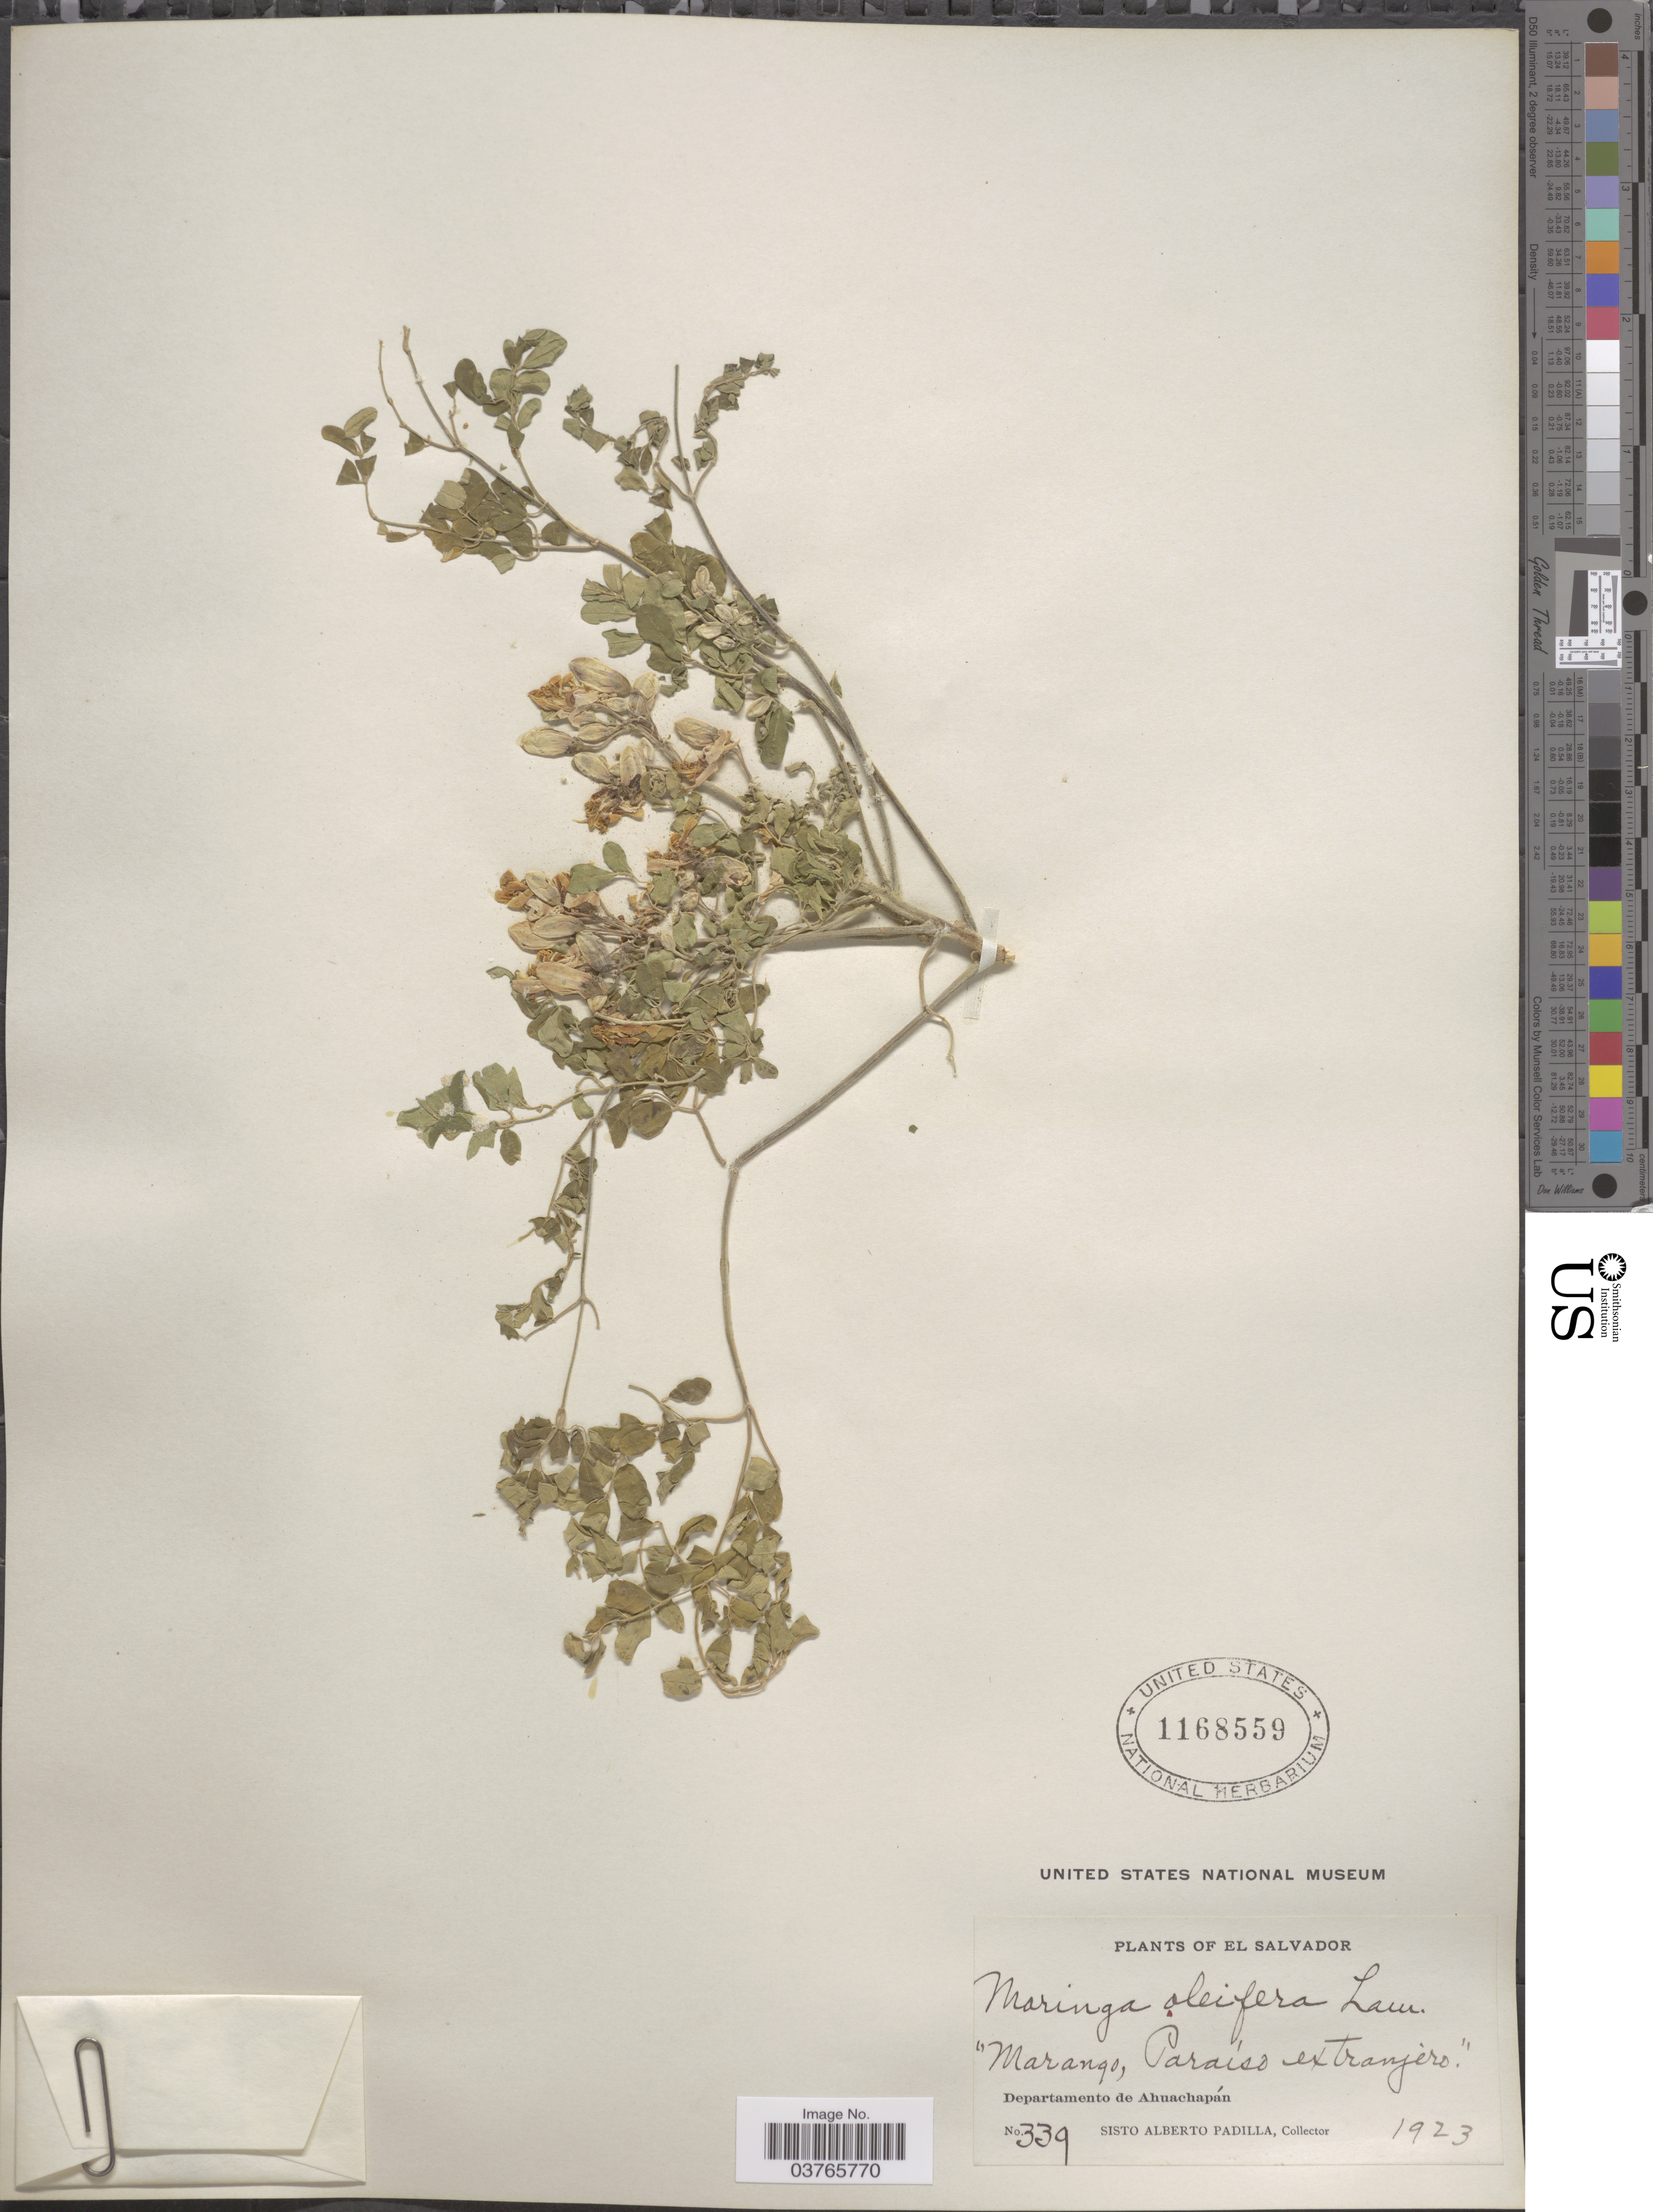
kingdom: Plantae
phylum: Tracheophyta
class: Magnoliopsida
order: Brassicales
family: Moringaceae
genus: Moringa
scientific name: Moringa oleifera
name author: Lam.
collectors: S. A. Padilla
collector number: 339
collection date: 1923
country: El Salvador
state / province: Ahuachapan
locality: Departamento de Ahuachapán.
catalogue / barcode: US 1168559